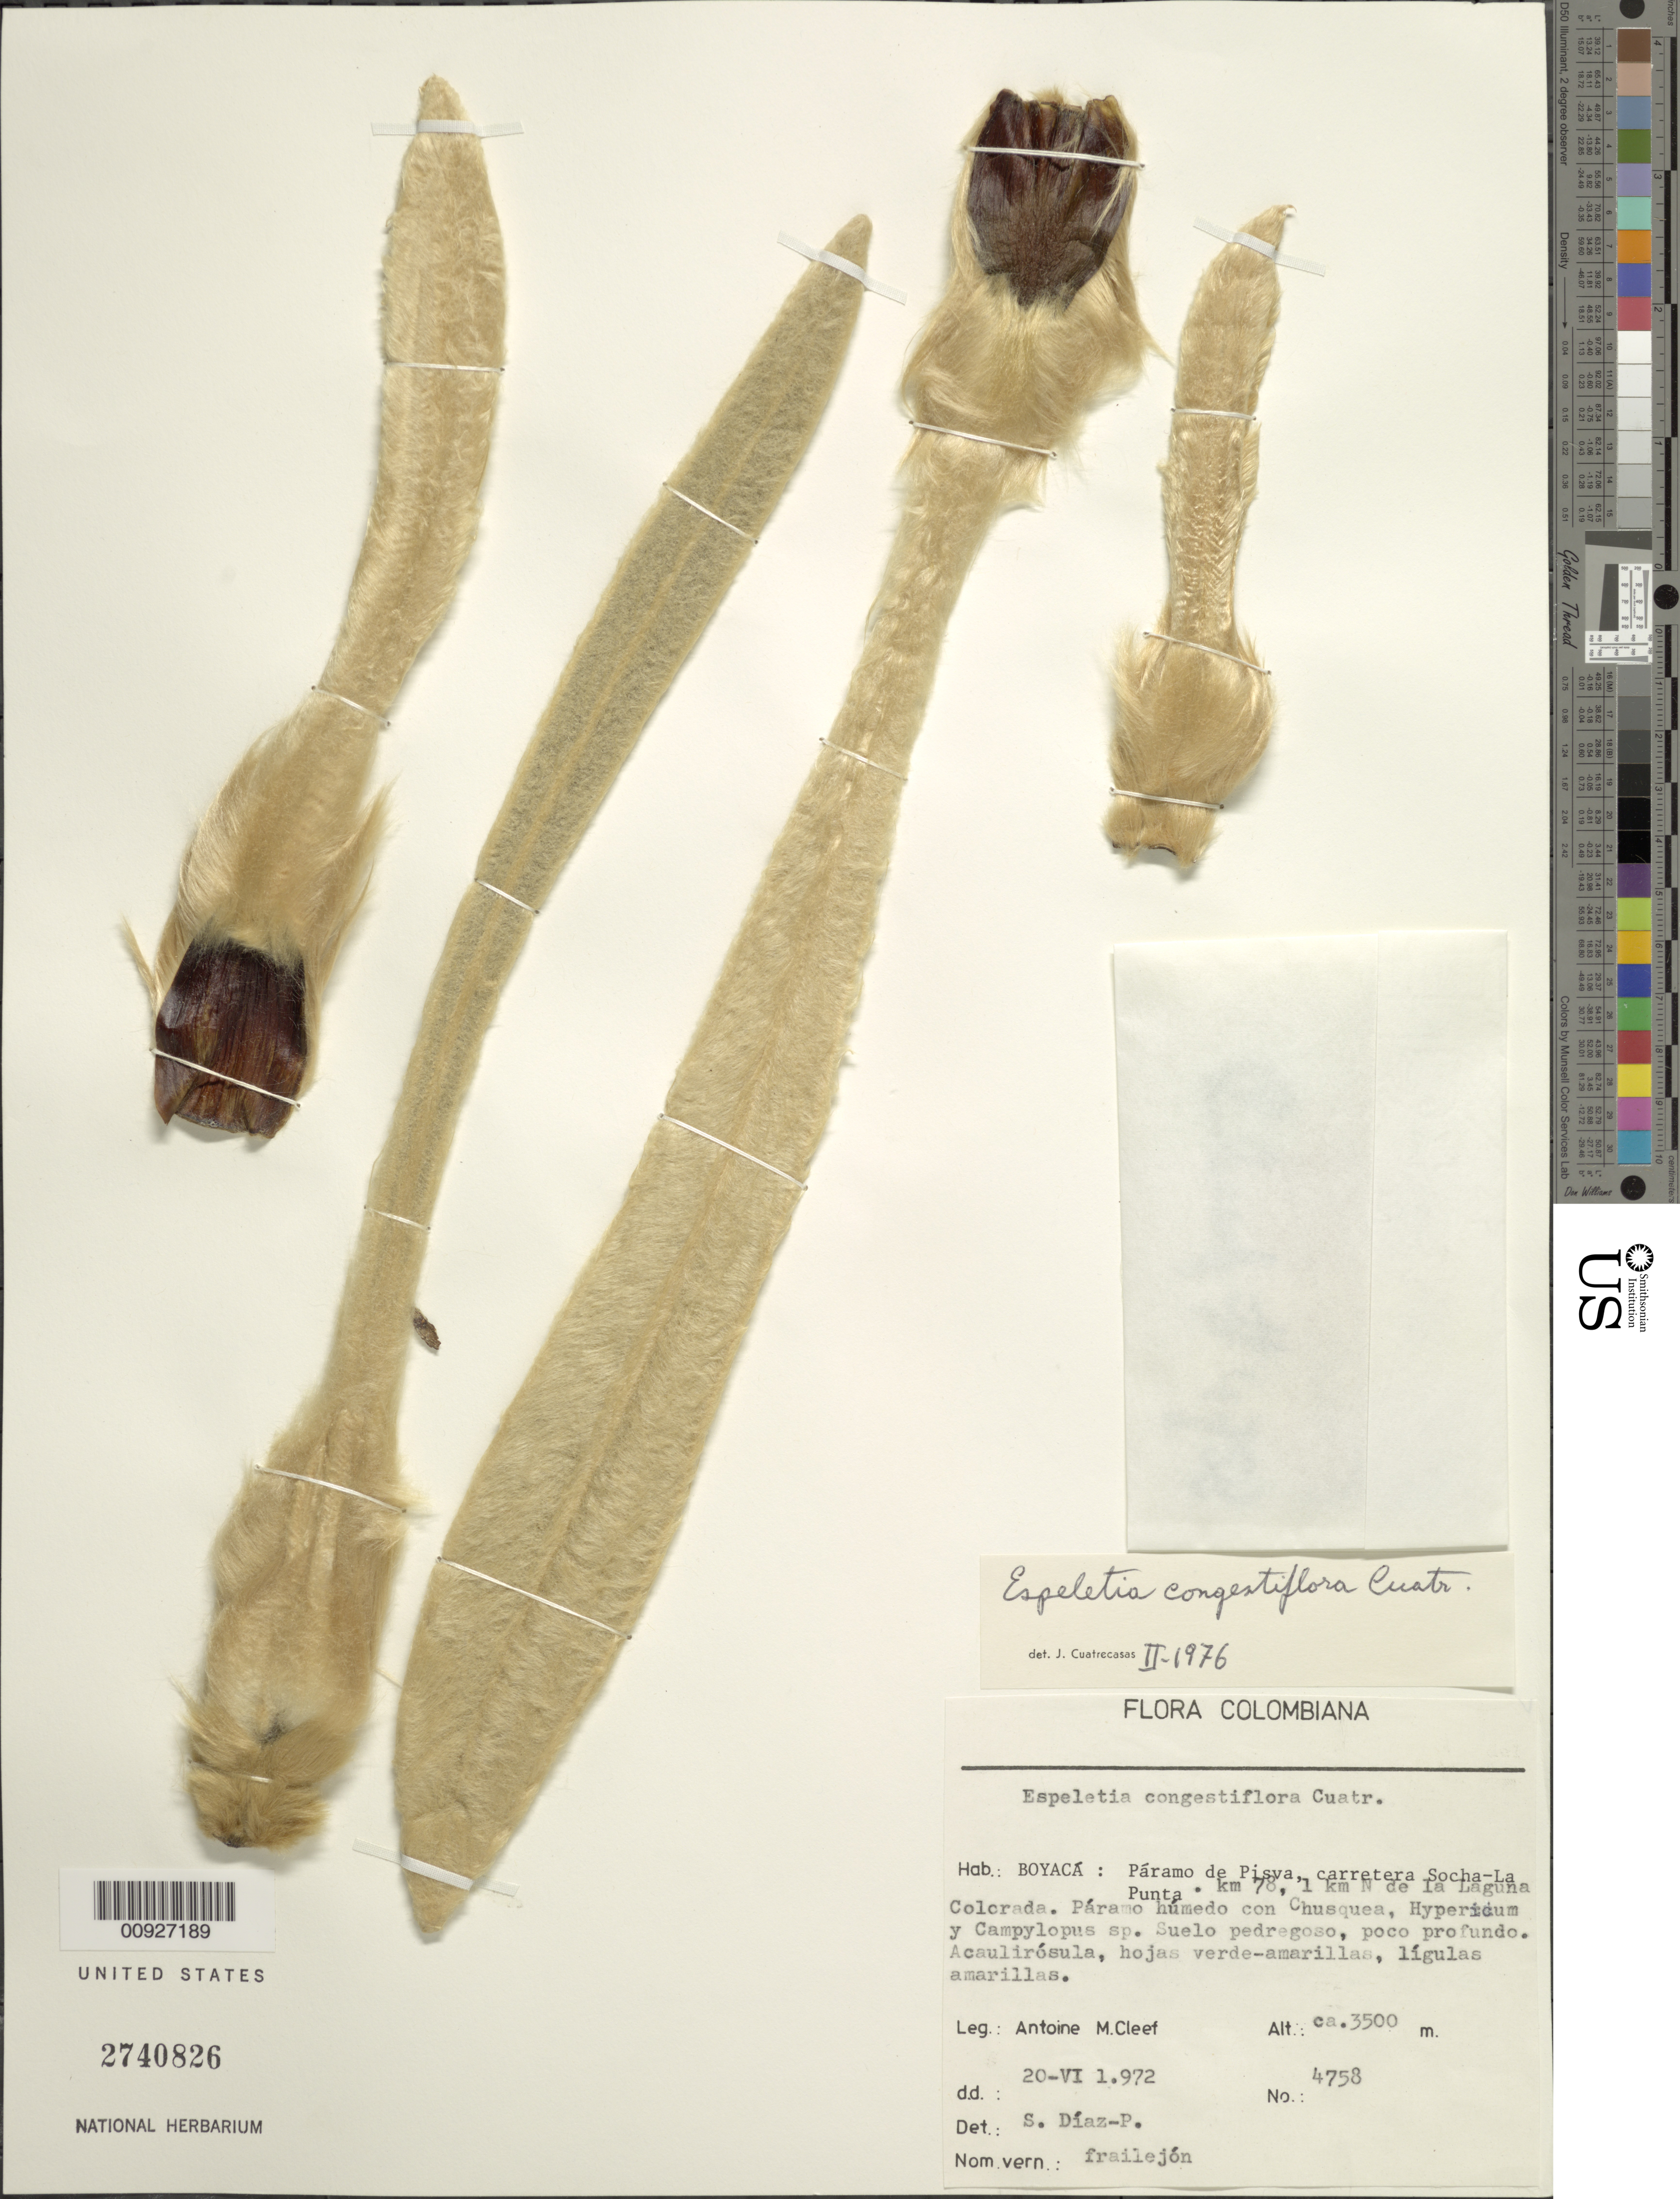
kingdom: Plantae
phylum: Tracheophyta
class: Magnoliopsida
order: Asterales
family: Asteraceae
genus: Espeletia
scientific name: Espeletia congestiflora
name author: Cuatrec.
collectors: A. M. Cleef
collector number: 4758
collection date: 1972-06-20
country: Colombia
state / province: Boyacá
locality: P. de Pisba. Páramo de Pisba, carretera Socha-La Colcrada.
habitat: Páramo húmedo con Chusquea, Hypericum y Campylopus sp. Suelo pedregoso poco profundo.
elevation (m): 3500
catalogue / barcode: US 2740826